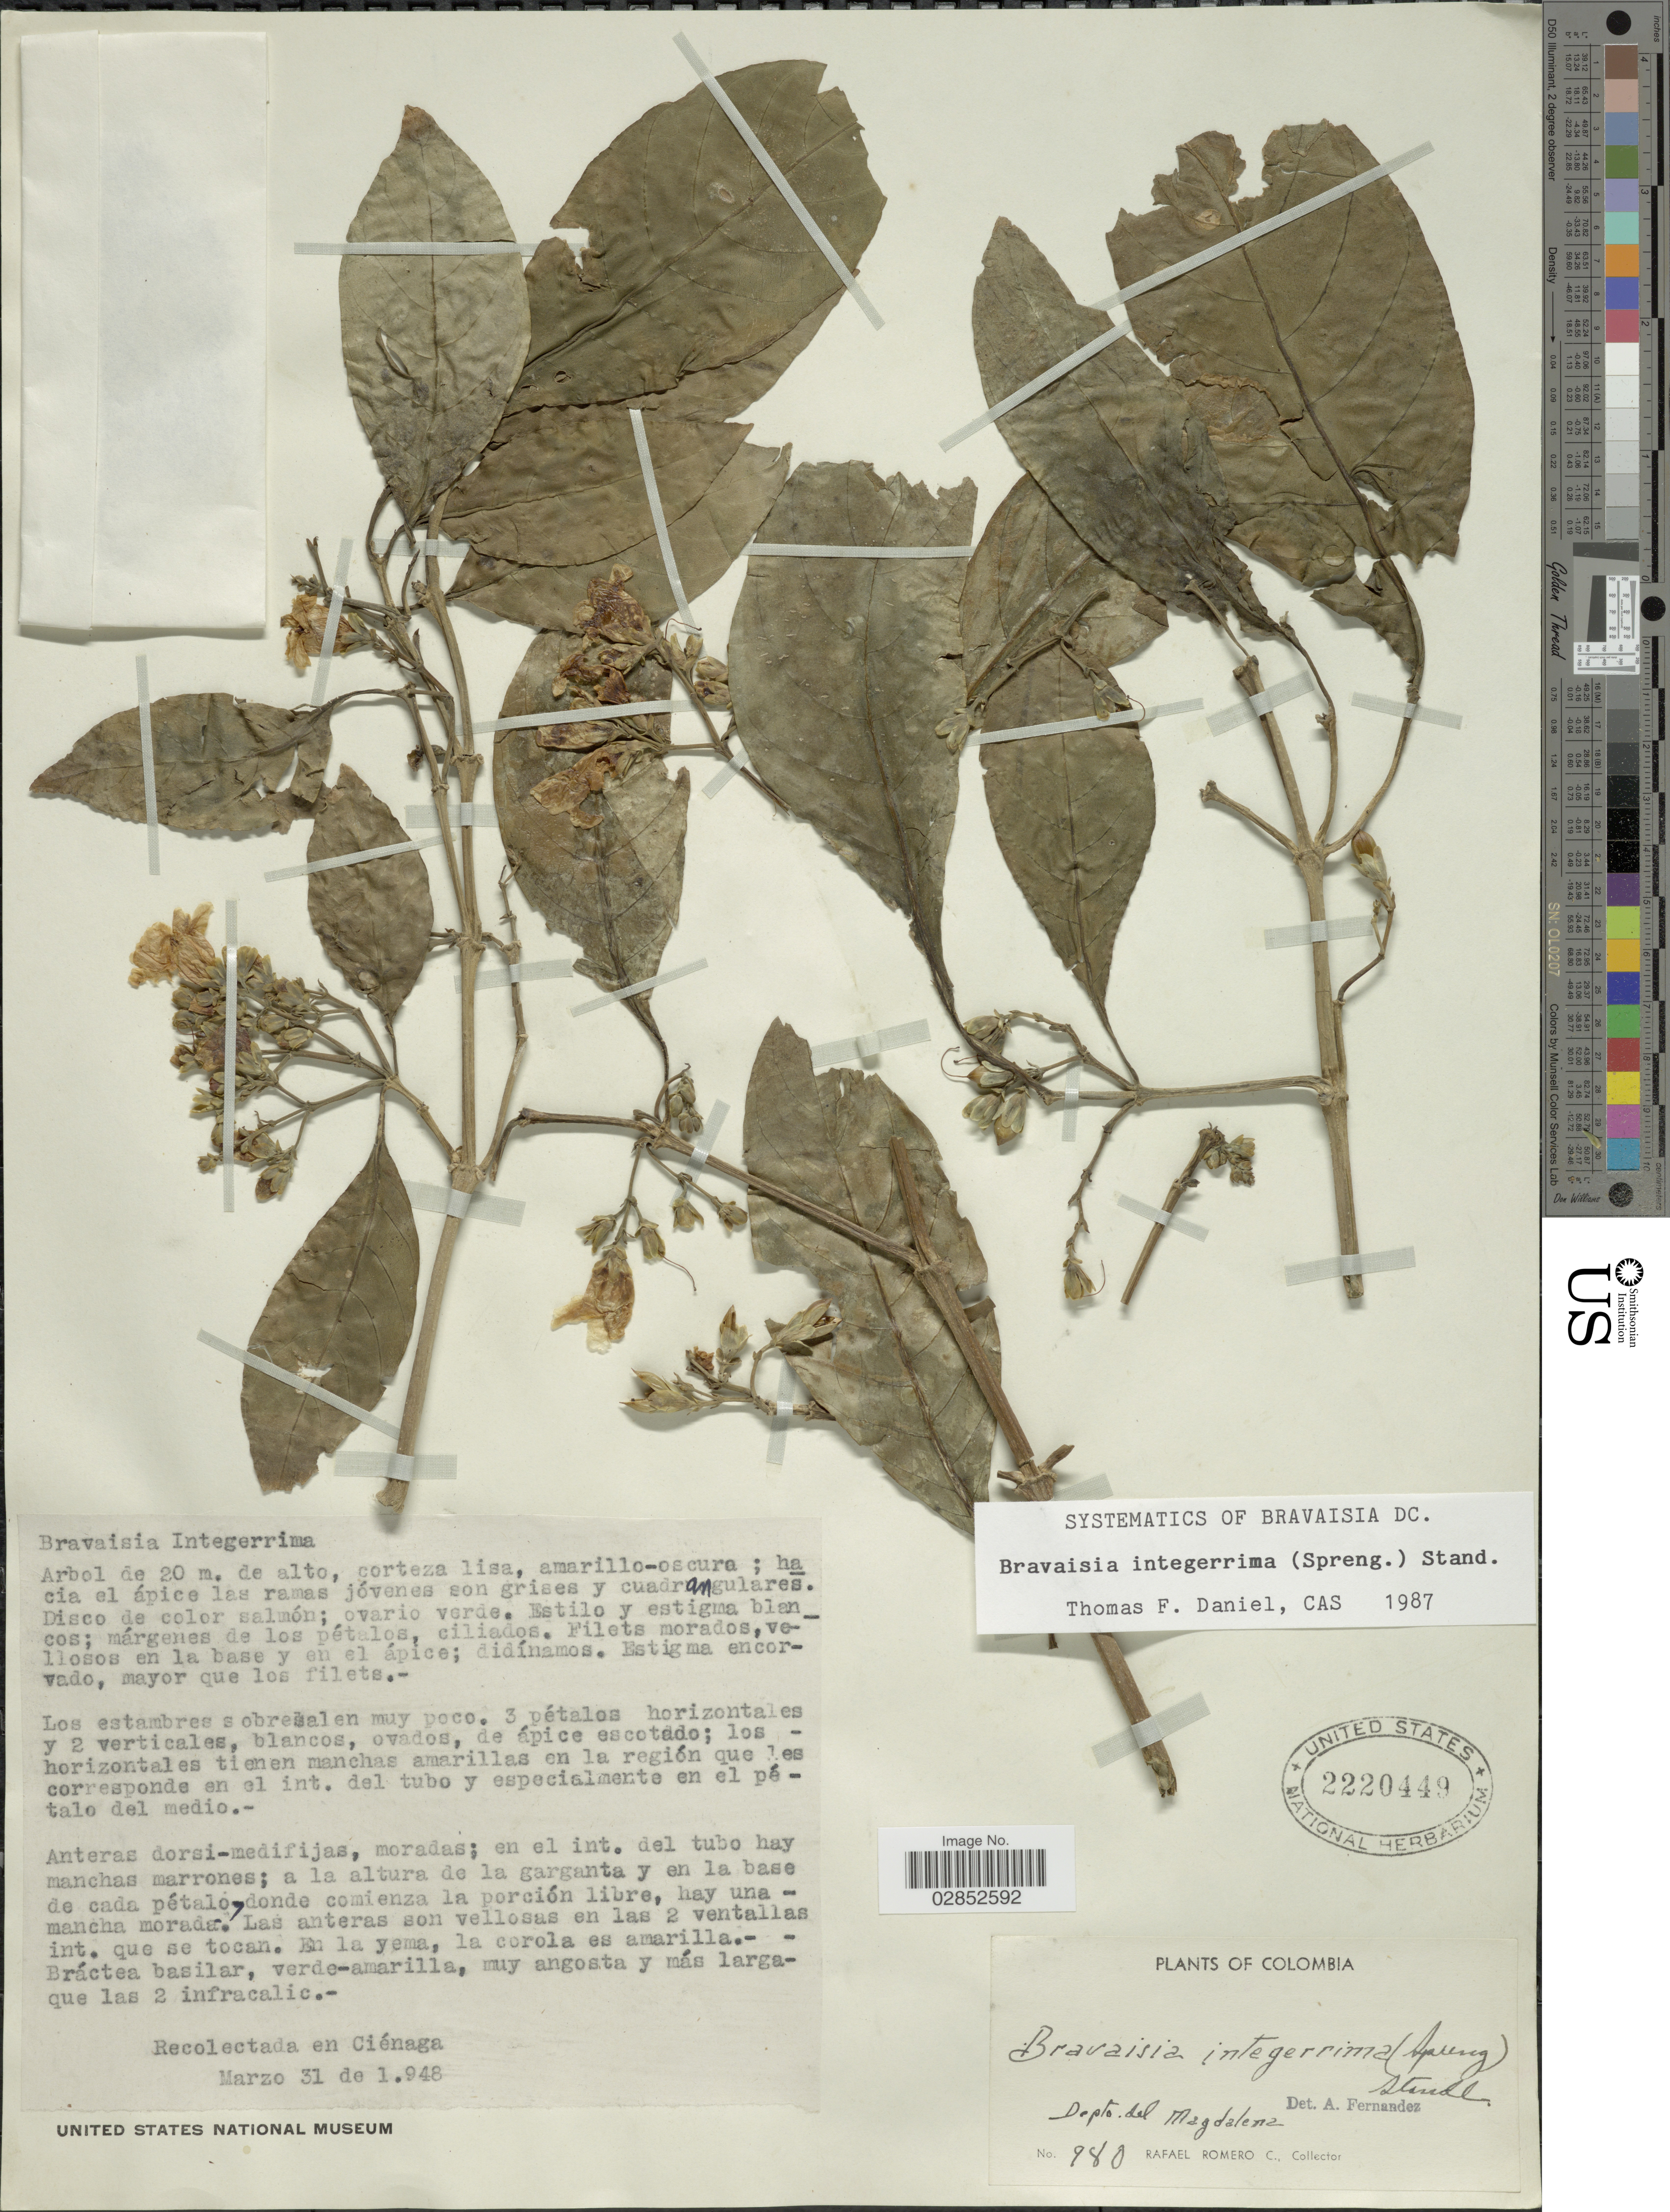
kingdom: Plantae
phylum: Tracheophyta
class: Magnoliopsida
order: Lamiales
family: Acanthaceae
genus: Bravaisia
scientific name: Bravaisia integerrima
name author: (Spreng.) Standl.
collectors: R. Romero Castañeda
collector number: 980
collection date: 1948-03-31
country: Colombia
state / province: Magdalena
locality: Depto. del Magdalena.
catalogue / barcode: US 2220449